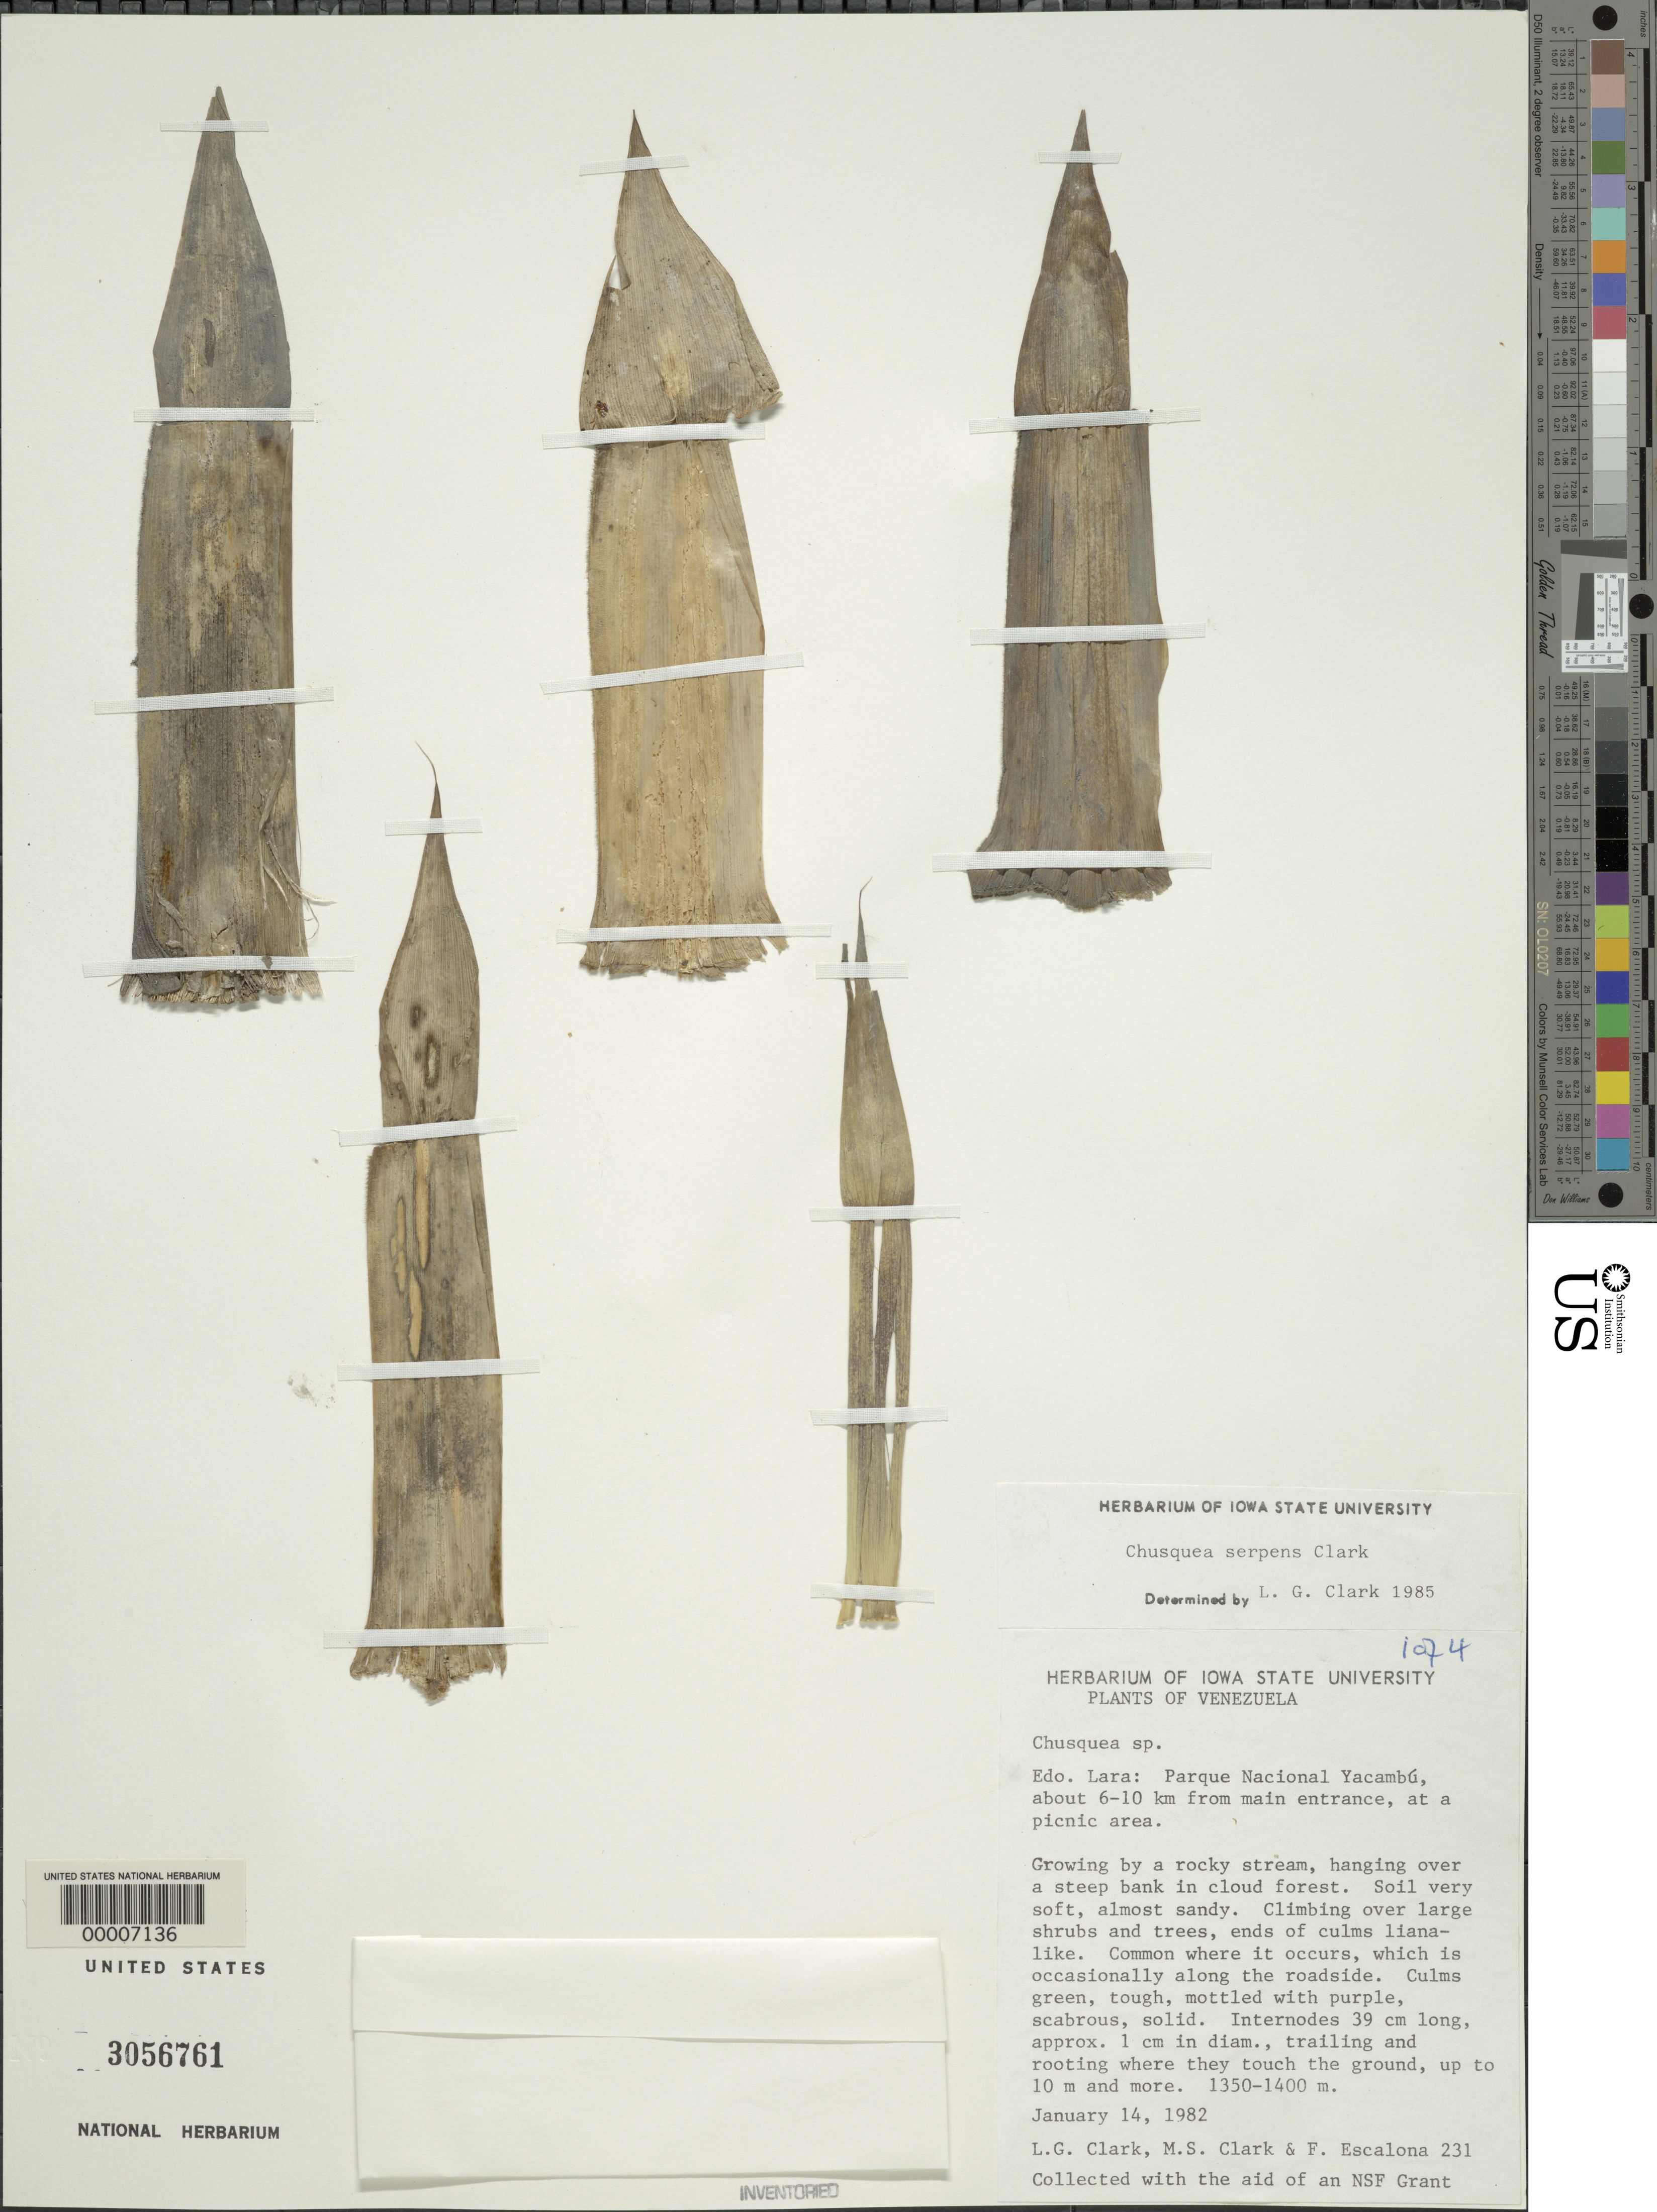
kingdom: Plantae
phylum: Tracheophyta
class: Liliopsida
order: Poales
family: Poaceae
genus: Chusquea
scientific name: Chusquea serpens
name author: L.G. Clark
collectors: L. G. Clark, M. S. Clark & F. Escalona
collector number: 231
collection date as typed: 14 Jan 1982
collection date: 1982-01-14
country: Venezuela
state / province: Lara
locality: Parque nacional yacambu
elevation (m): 1350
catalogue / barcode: US 3056761